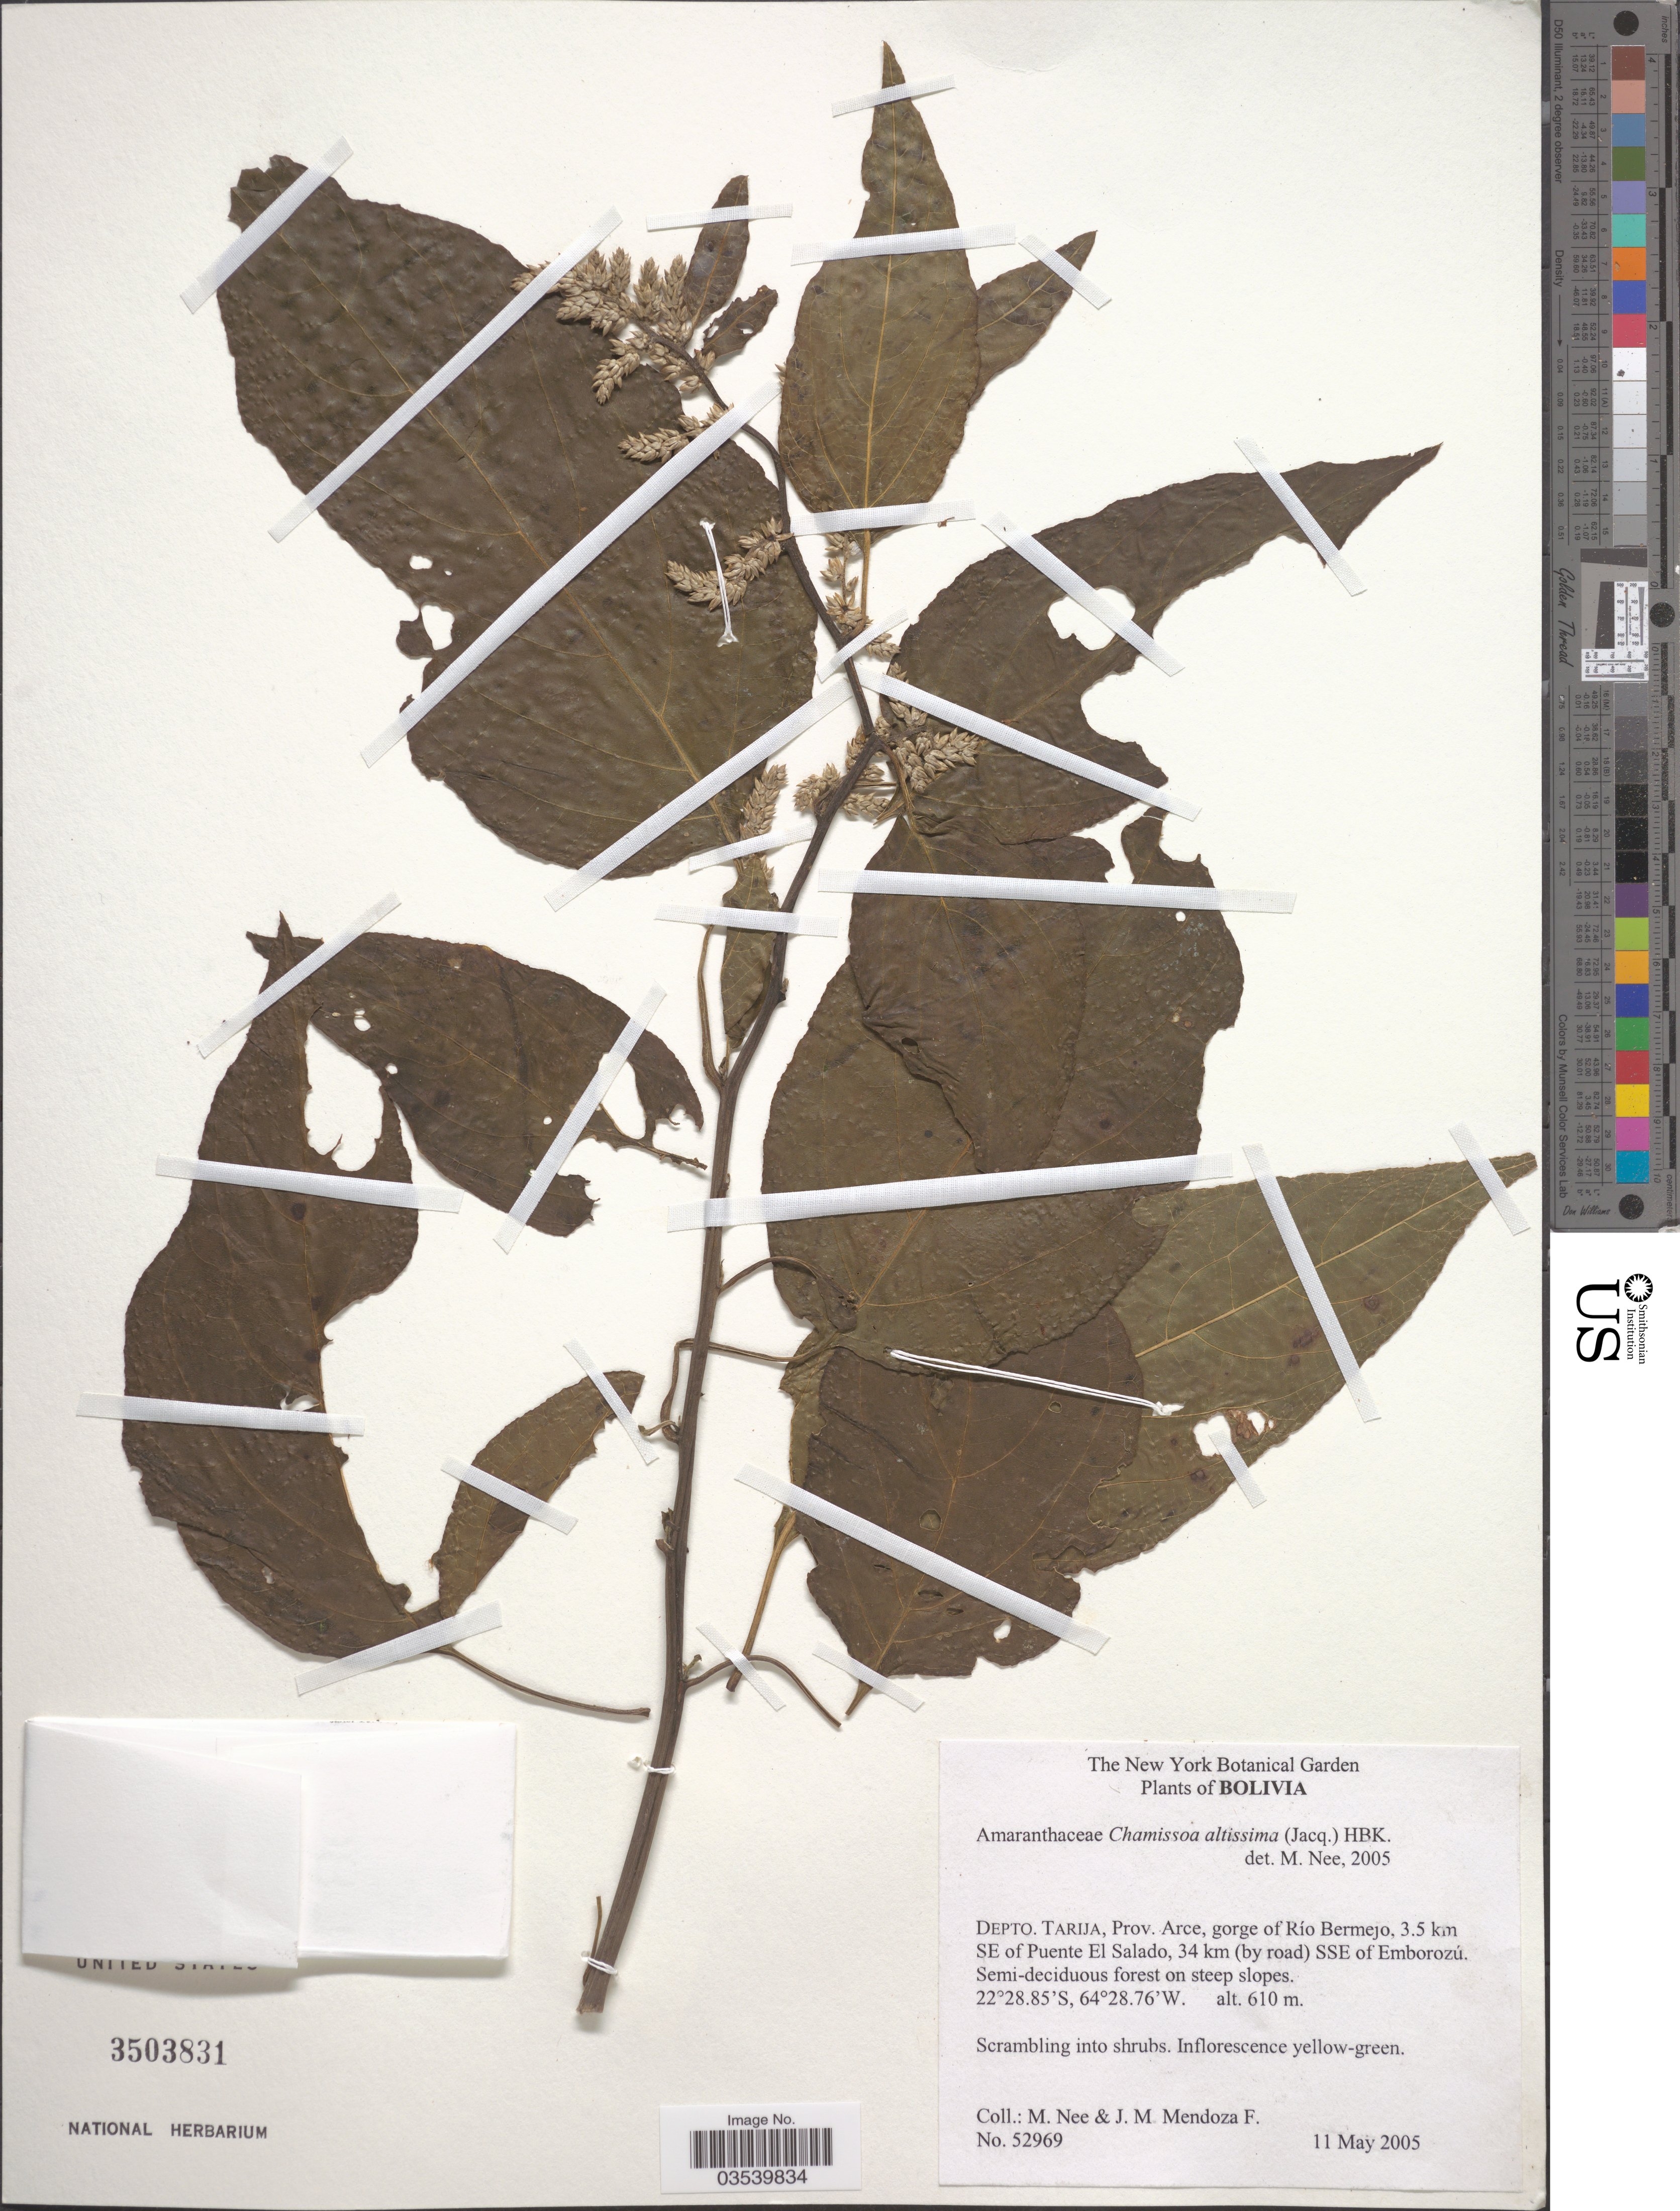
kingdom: Plantae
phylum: Tracheophyta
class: Magnoliopsida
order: Caryophyllales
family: Amaranthaceae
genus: Chamissoa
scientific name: Chamissoa altissima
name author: (Jacq.) Kunth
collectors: M. Nee & J. M. Mendoza F.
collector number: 52969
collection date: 2005-05-11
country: Bolivia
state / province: Tarija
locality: Depto. Tarija, Prov. Arce, gorge of Río Bermejo. 3.5 km SE of Puente El Salado, 34 km (by road) SSE of Emborozú.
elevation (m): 610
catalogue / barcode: US 3503831